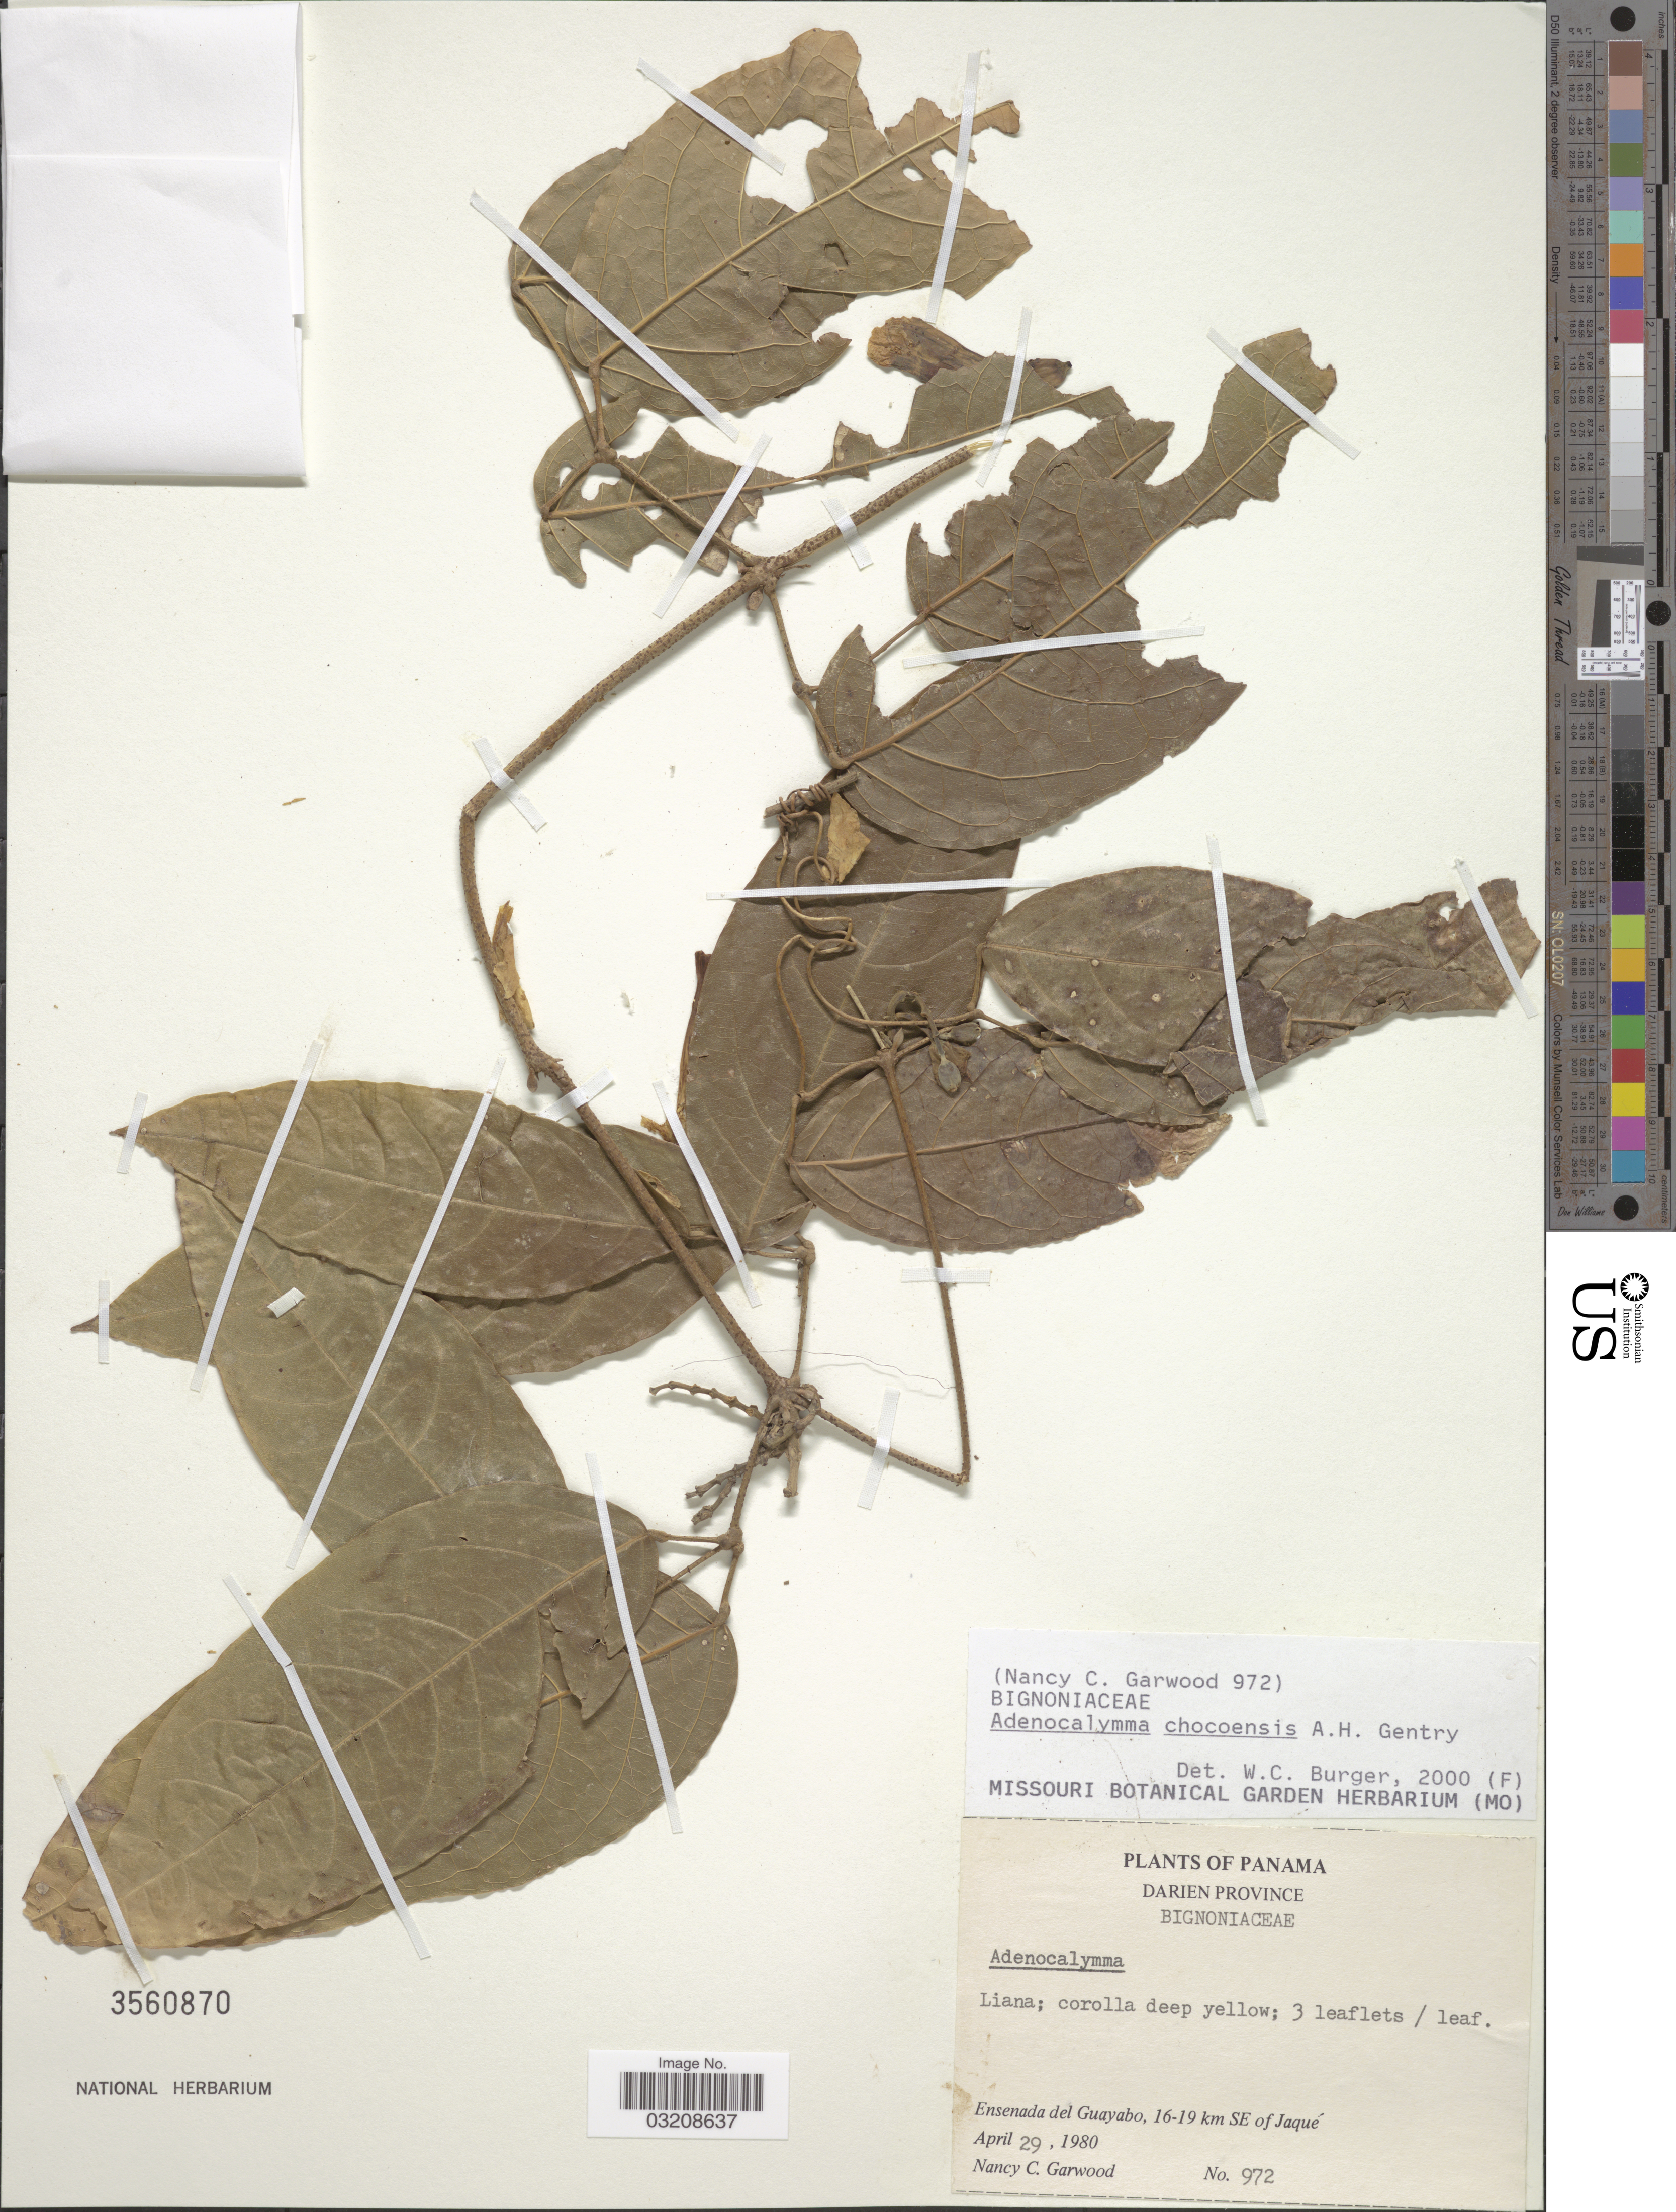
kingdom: Plantae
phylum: Tracheophyta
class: Magnoliopsida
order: Lamiales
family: Bignoniaceae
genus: Adenocalymma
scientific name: Adenocalymma chocoensis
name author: A.H. Gentry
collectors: N. C. Garwood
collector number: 972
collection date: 1980-04-29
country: Panama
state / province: Darién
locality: Ensenada del Guayabo, 16-19 km SE of Jaqué.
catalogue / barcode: US 3560870